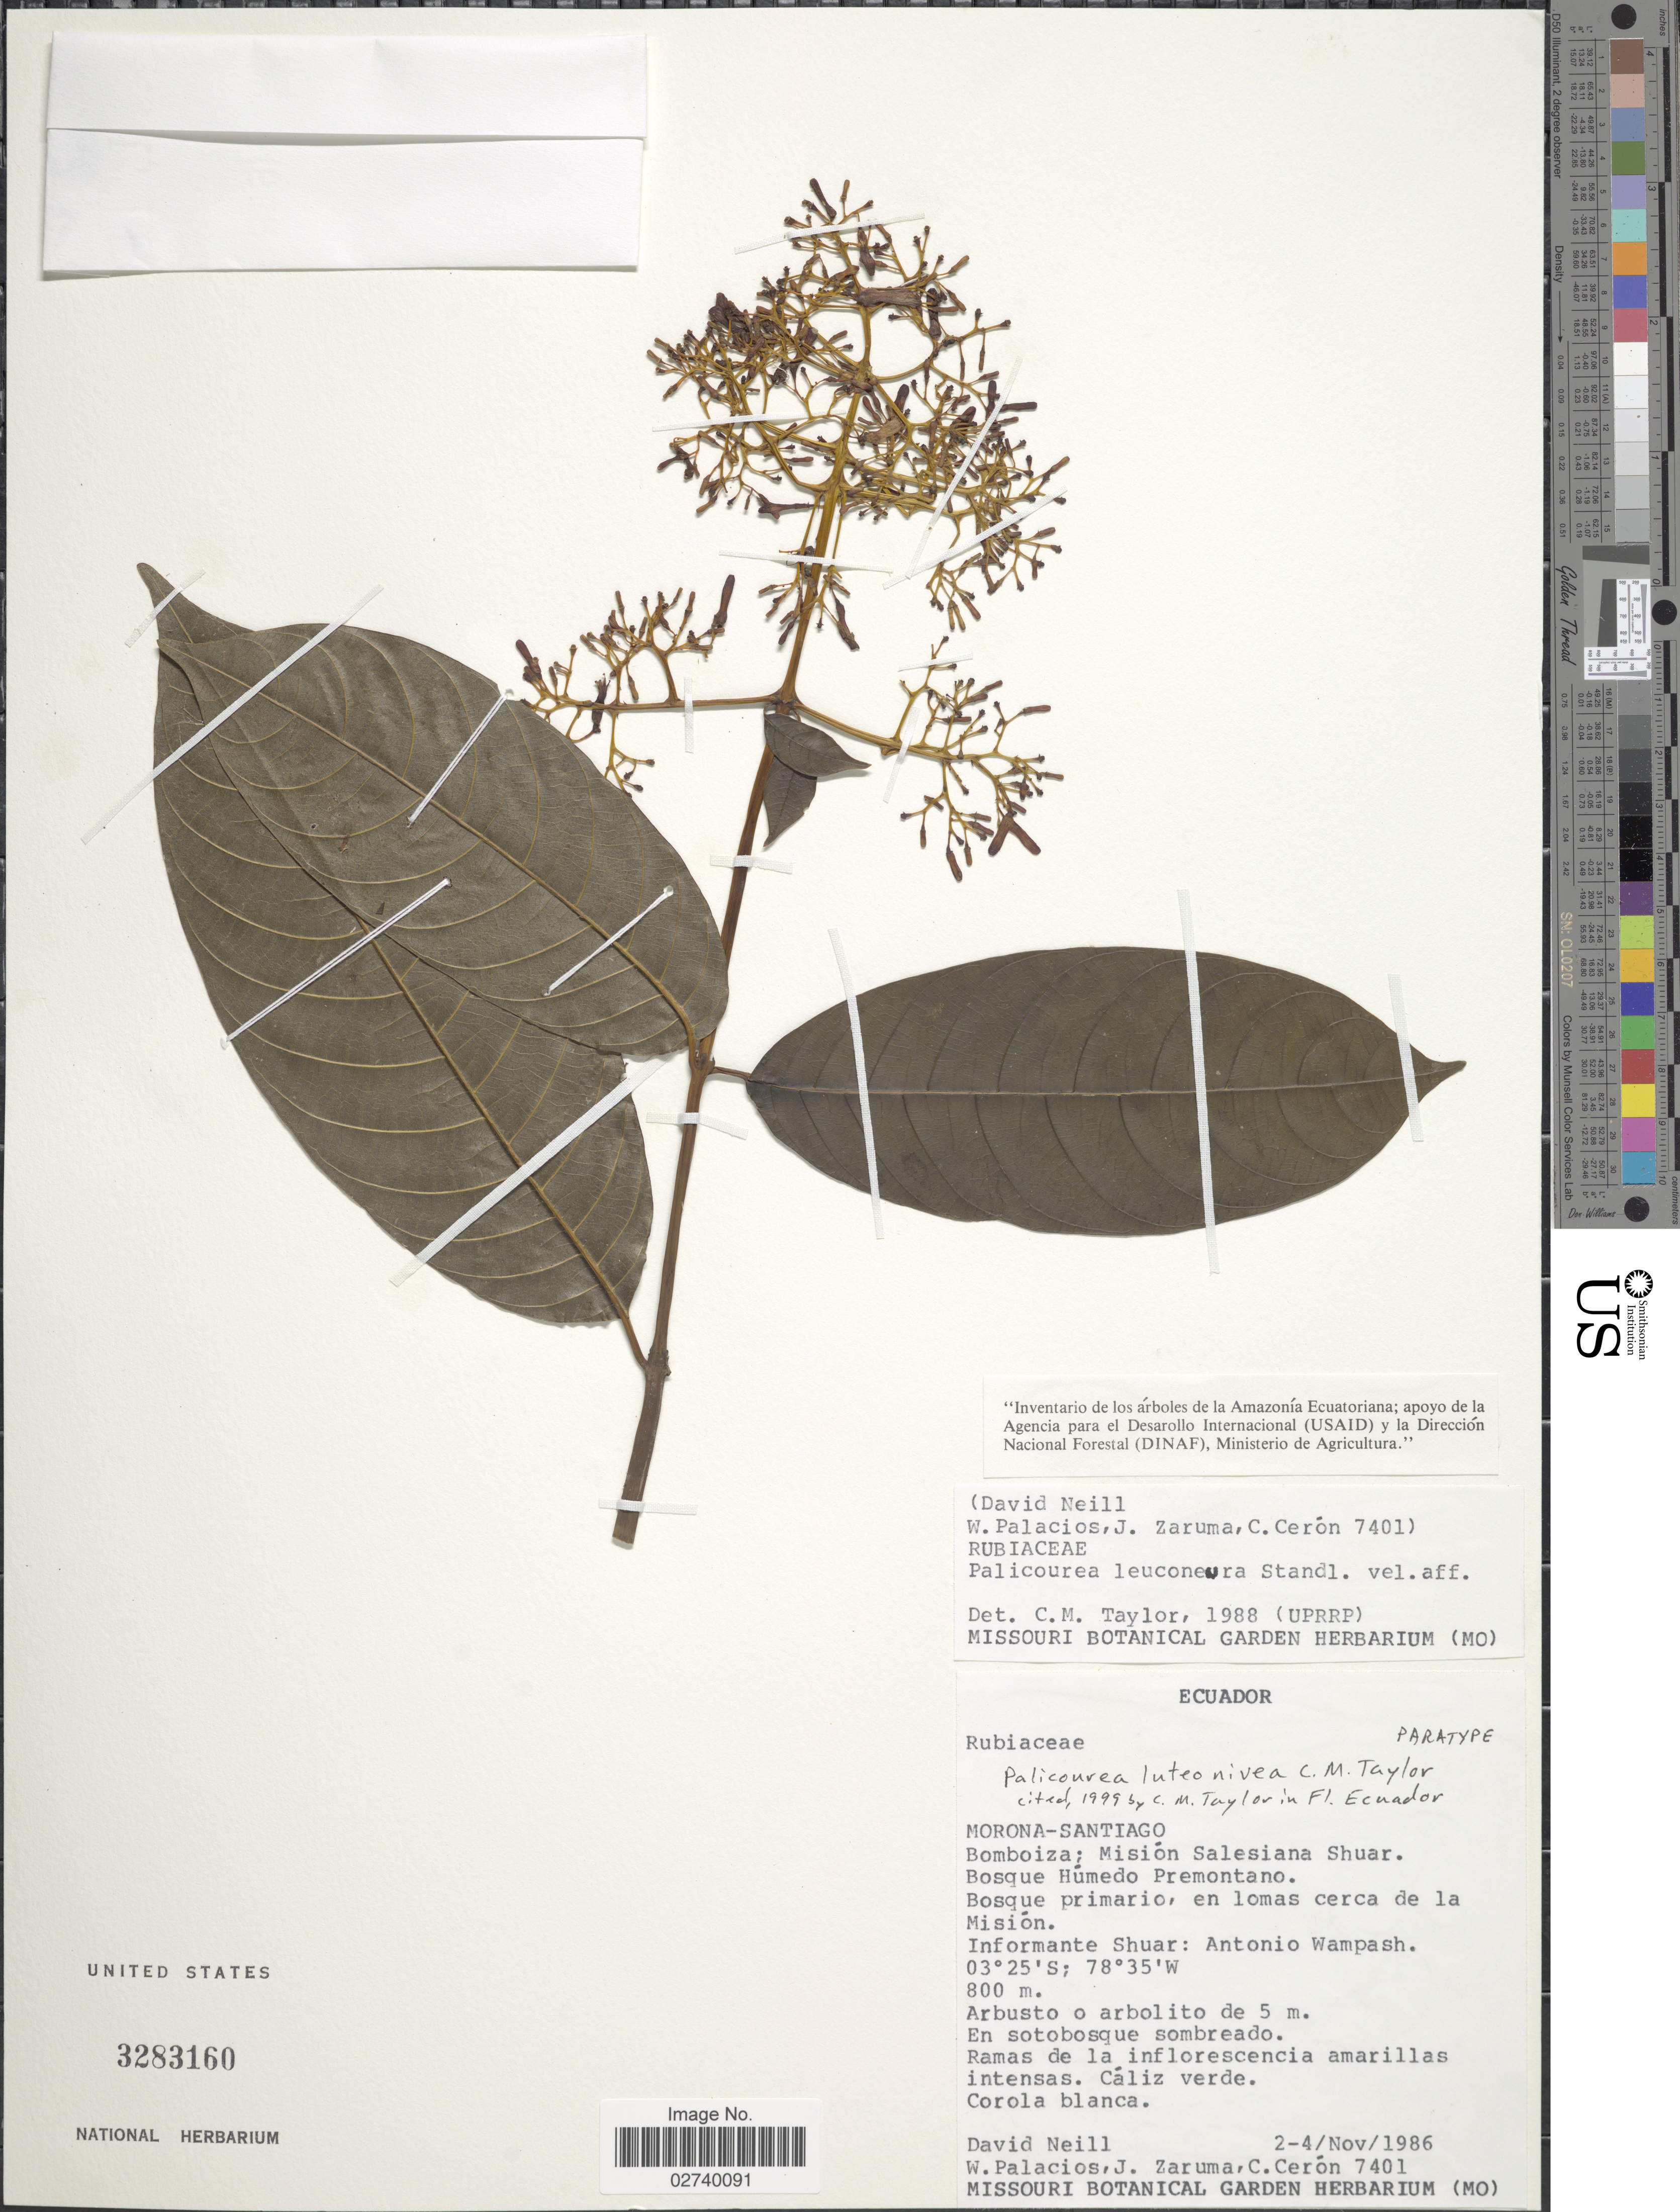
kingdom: Plantae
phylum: Tracheophyta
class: Magnoliopsida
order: Gentianales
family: Rubiaceae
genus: Palicourea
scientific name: Palicourea luteonivea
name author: C.M. Taylor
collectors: D. Neill, W. Palacios, J. Zaruma & C. E. Cerón M.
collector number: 7401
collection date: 1986-11-02/1986-11-04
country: Ecuador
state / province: Morona-Santiago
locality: Bomboiza; Mision Salesiana Shuar, Bosque Humedo Premontano, Bosque primario, en lomas cerca de la Mision, Informante Shuar: Antonio Wampash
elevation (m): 800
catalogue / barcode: US 3283160